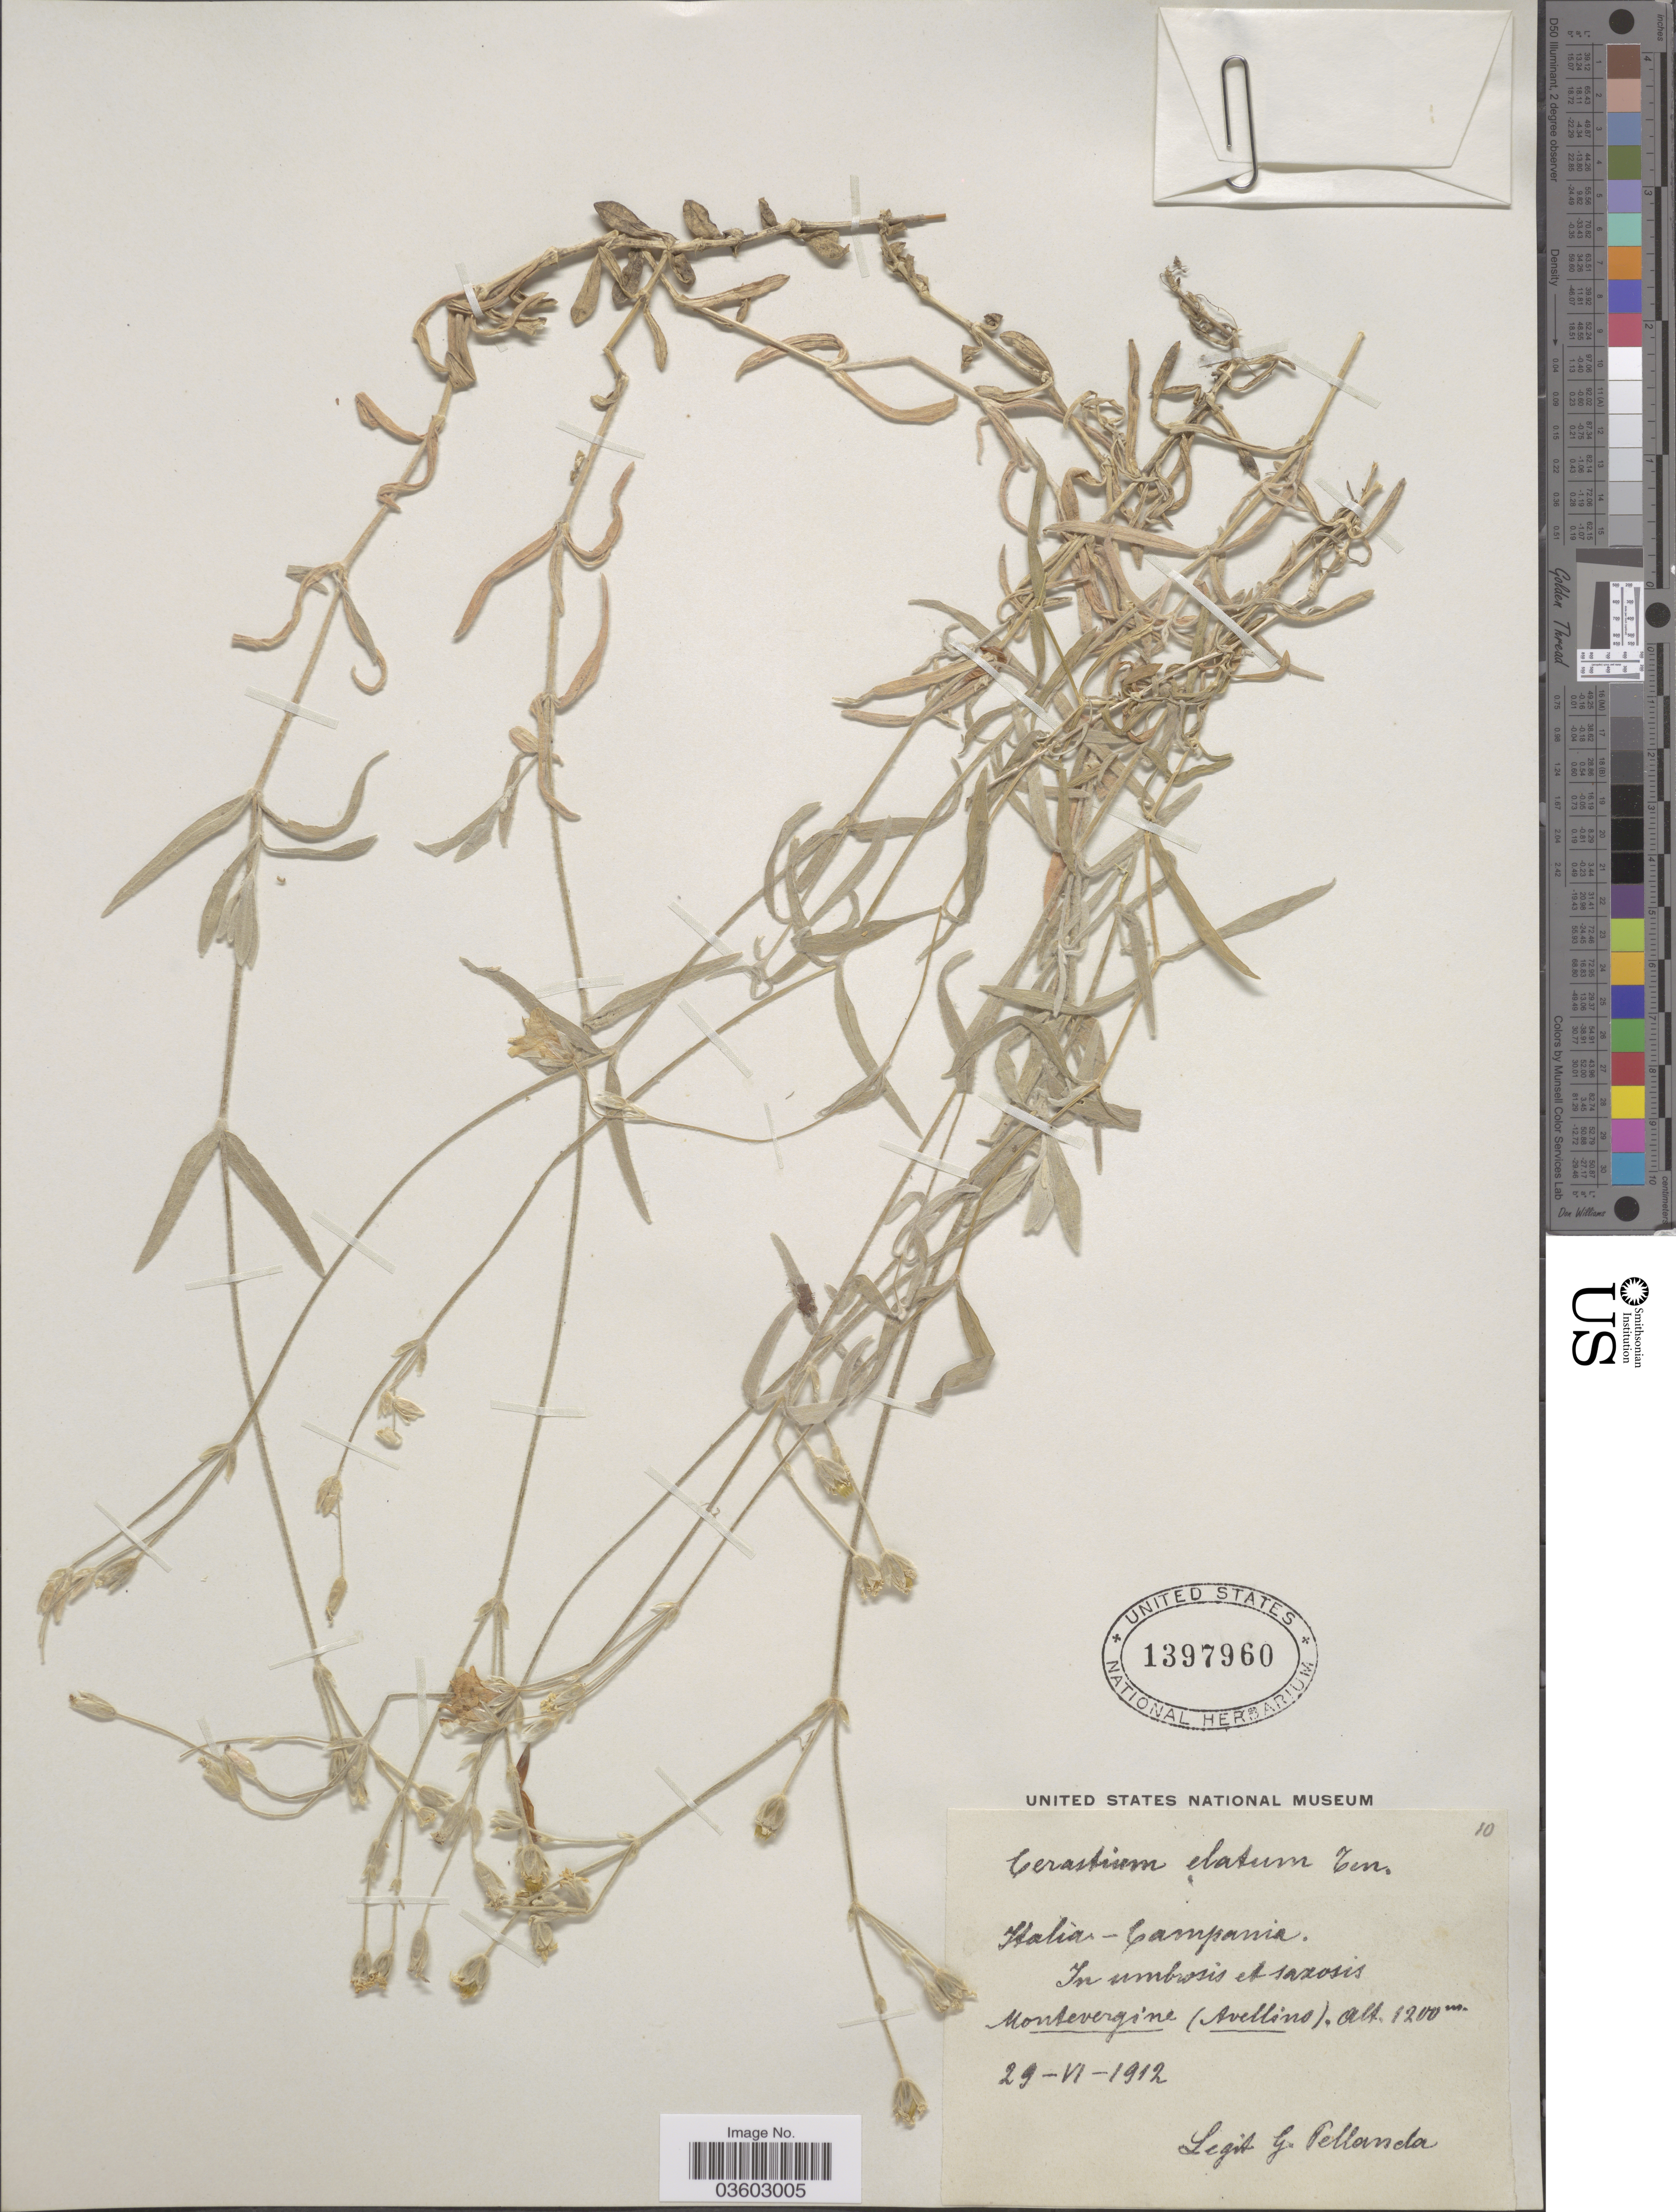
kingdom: Plantae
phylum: Tracheophyta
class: Magnoliopsida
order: Caryophyllales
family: Caryophyllaceae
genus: Cerastium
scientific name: Cerastium elatum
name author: Ten.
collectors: G. Pellanda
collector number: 10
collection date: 1912-06-29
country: Italy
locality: Italia-Campania. Montevergine (Avellino).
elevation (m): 1200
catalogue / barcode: US 1397960